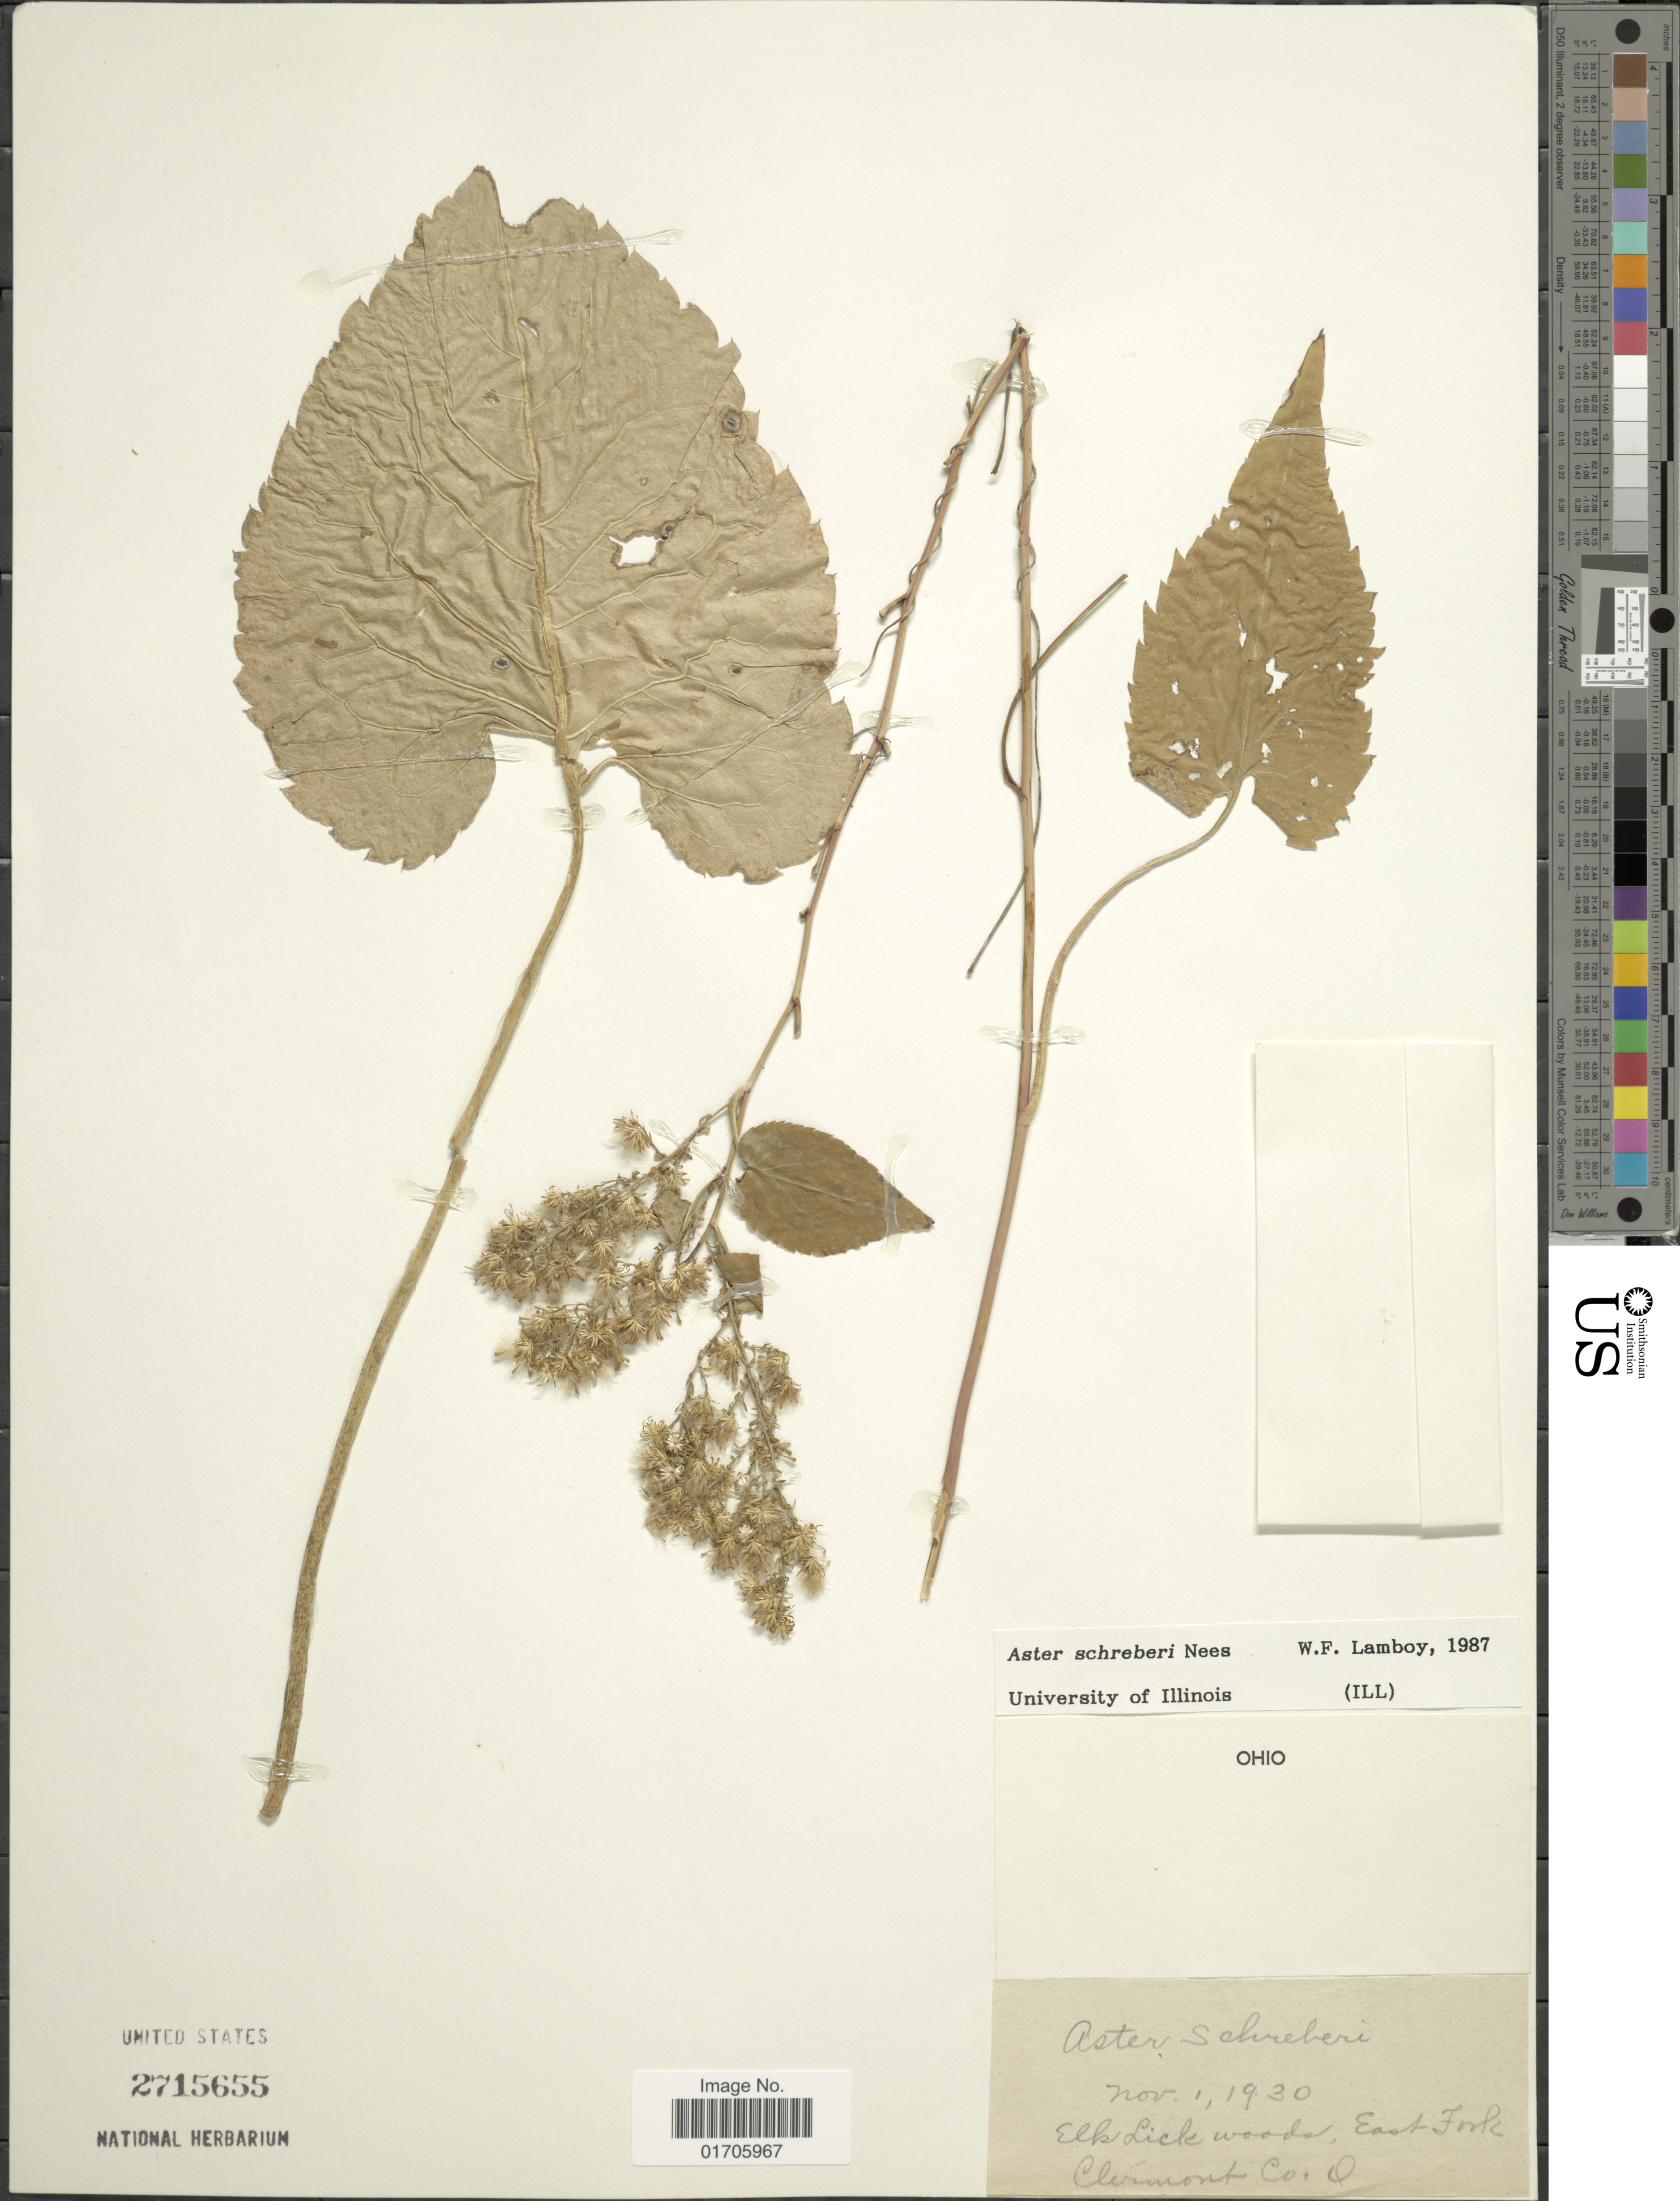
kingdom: Plantae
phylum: Tracheophyta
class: Magnoliopsida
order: Asterales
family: Asteraceae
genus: Eurybia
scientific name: Eurybia schreberi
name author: (Nees) Nees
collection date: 1930-11-01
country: United States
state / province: Ohio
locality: Elk Lick woods, East Fork, Clermont Co.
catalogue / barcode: US 2715655